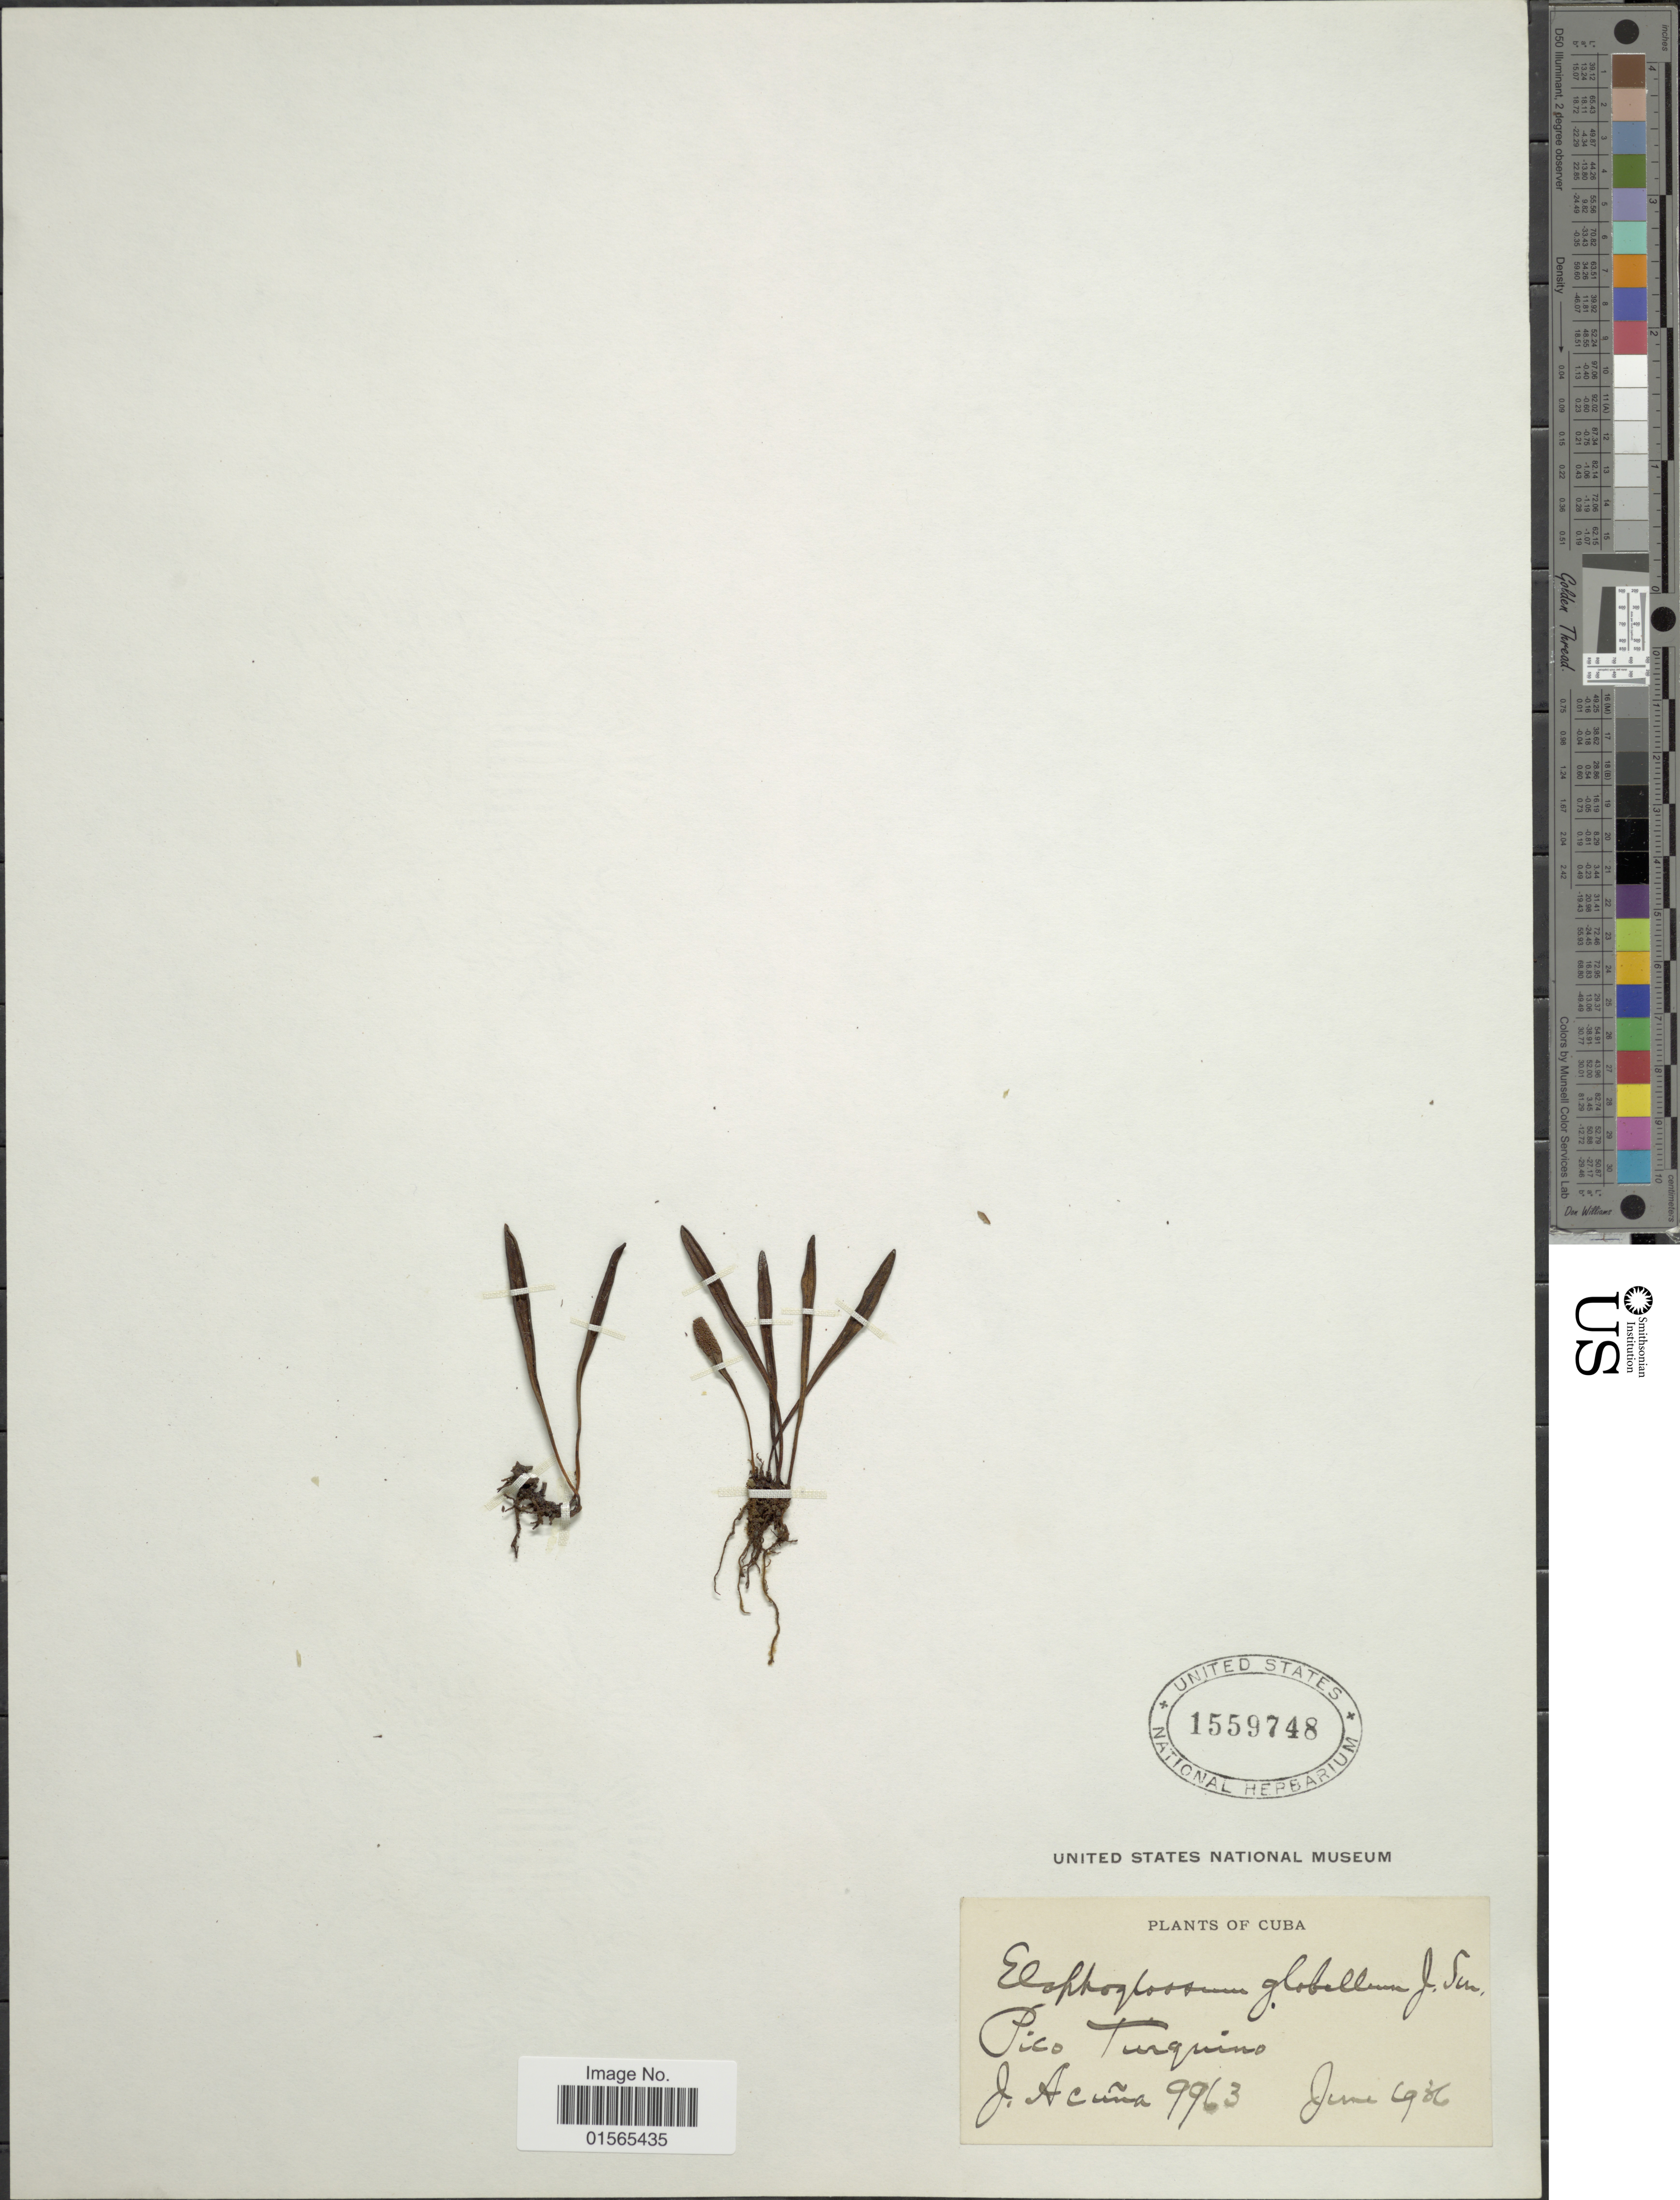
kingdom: Plantae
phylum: Tracheophyta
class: Polypodiopsida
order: Polypodiales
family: Dryopteridaceae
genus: Elaphoglossum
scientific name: Elaphoglossum glabellum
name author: J. Sm.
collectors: J. Acuña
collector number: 9963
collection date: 1986-06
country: Cuba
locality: Pico Turquino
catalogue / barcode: US 1559748